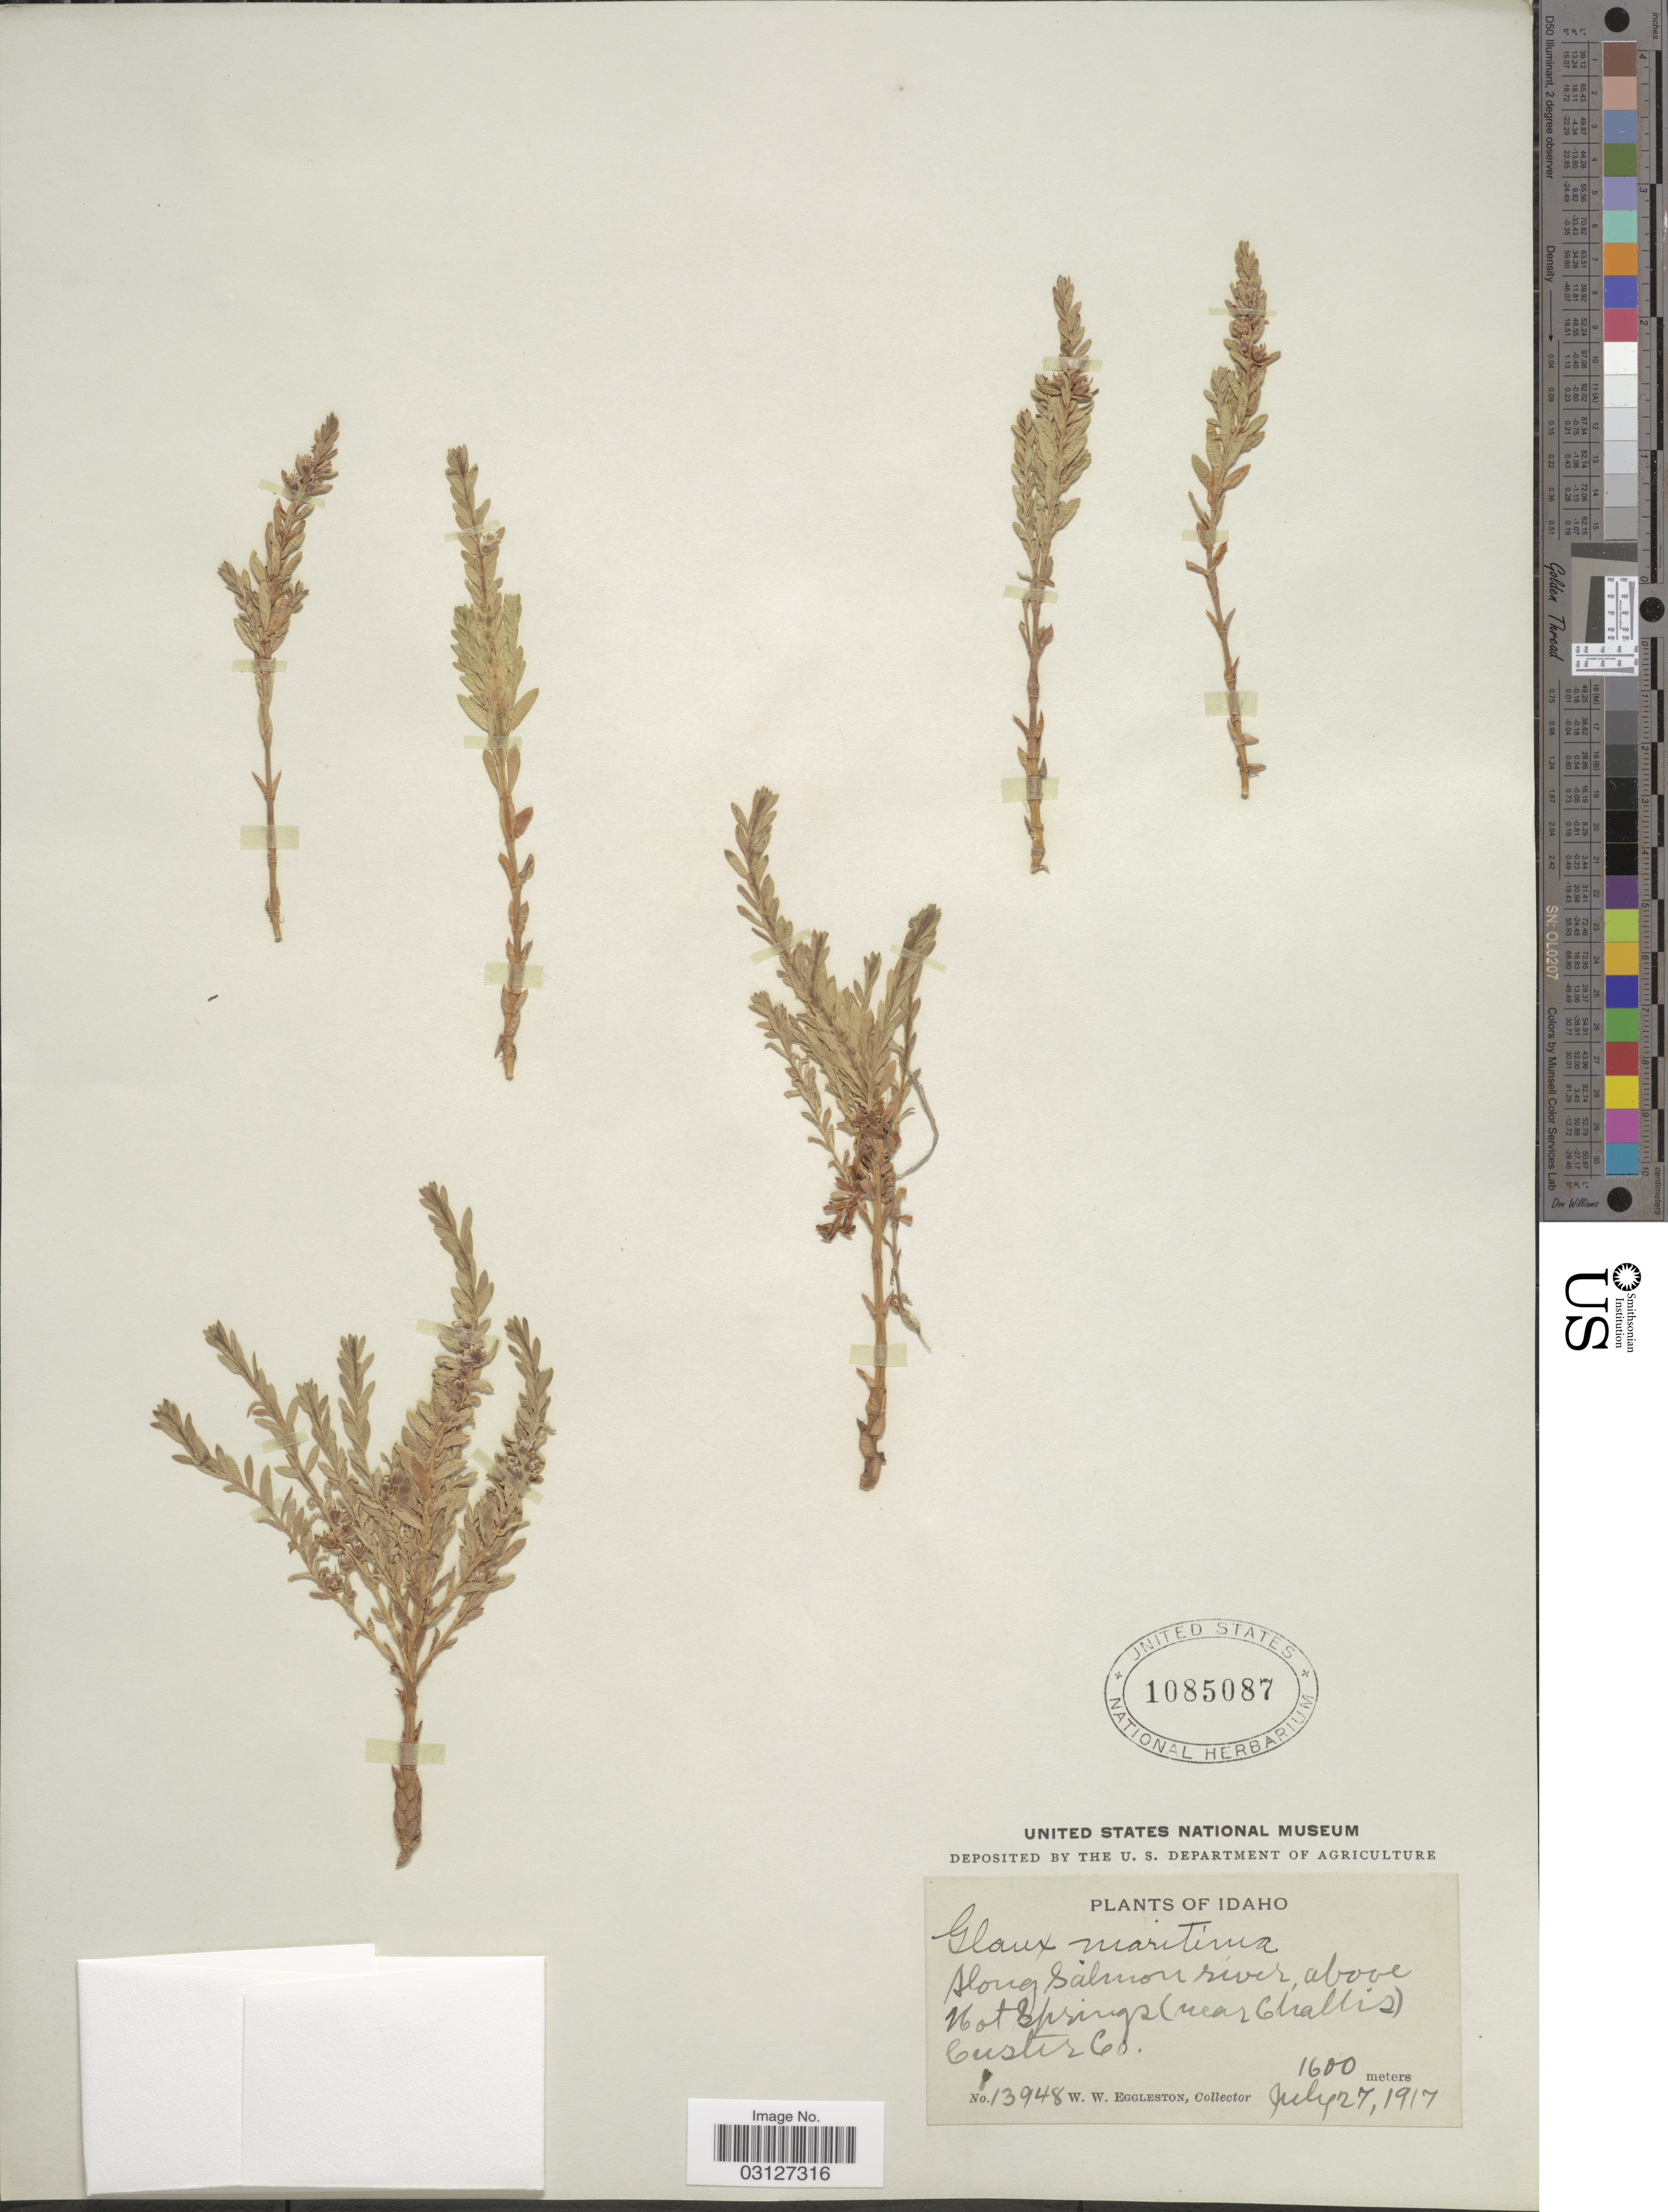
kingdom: Plantae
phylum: Tracheophyta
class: Magnoliopsida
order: Ericales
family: Primulaceae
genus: Glaux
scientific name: Glaux maritima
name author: L.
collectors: W. W. Eggleston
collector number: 13948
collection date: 1917-07-27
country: United States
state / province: Idaho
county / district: Custer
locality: Along Salmon river, above Hot Springs (near Challis)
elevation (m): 1600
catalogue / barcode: US 1085087